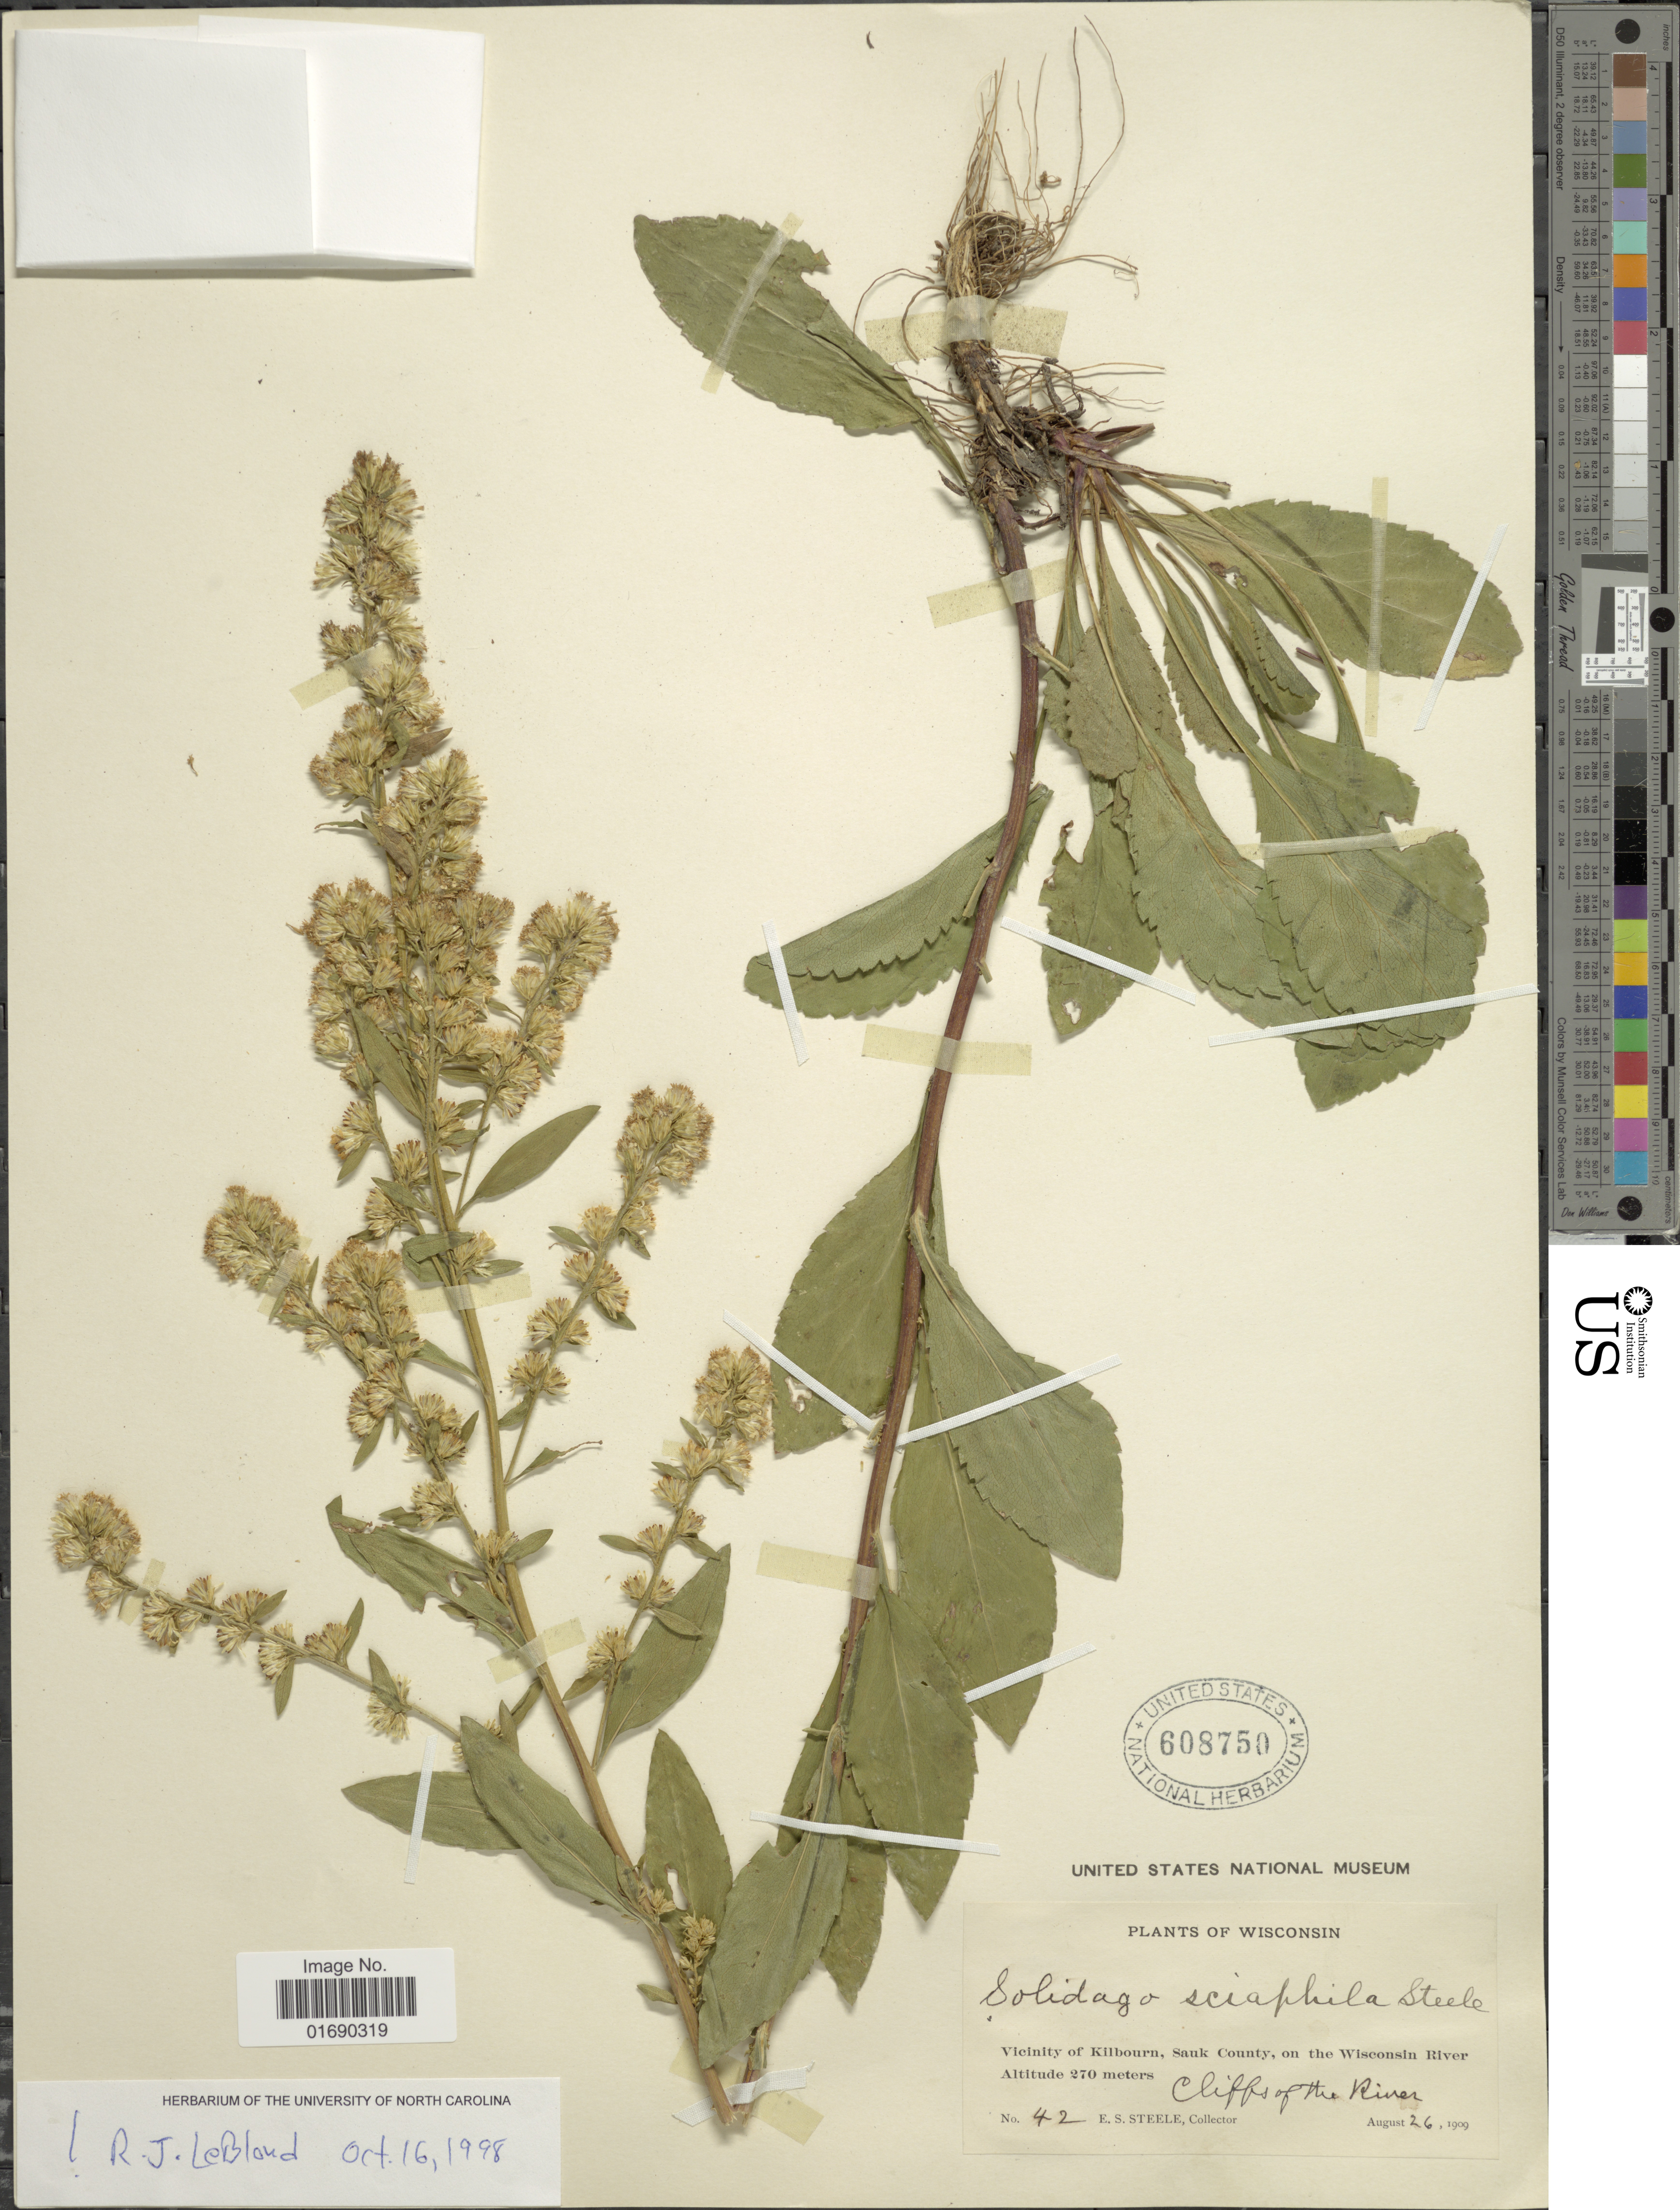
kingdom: Plantae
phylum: Tracheophyta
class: Magnoliopsida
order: Asterales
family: Asteraceae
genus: Solidago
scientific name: Solidago sciaphila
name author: E.S. Steele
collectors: E. Steele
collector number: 42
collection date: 1909-08-26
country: United States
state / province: Wisconsin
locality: Vicinity of Kilbourn, Sauk County, on the Wisconsin River, Cliffs of the River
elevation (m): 270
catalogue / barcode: US 608750